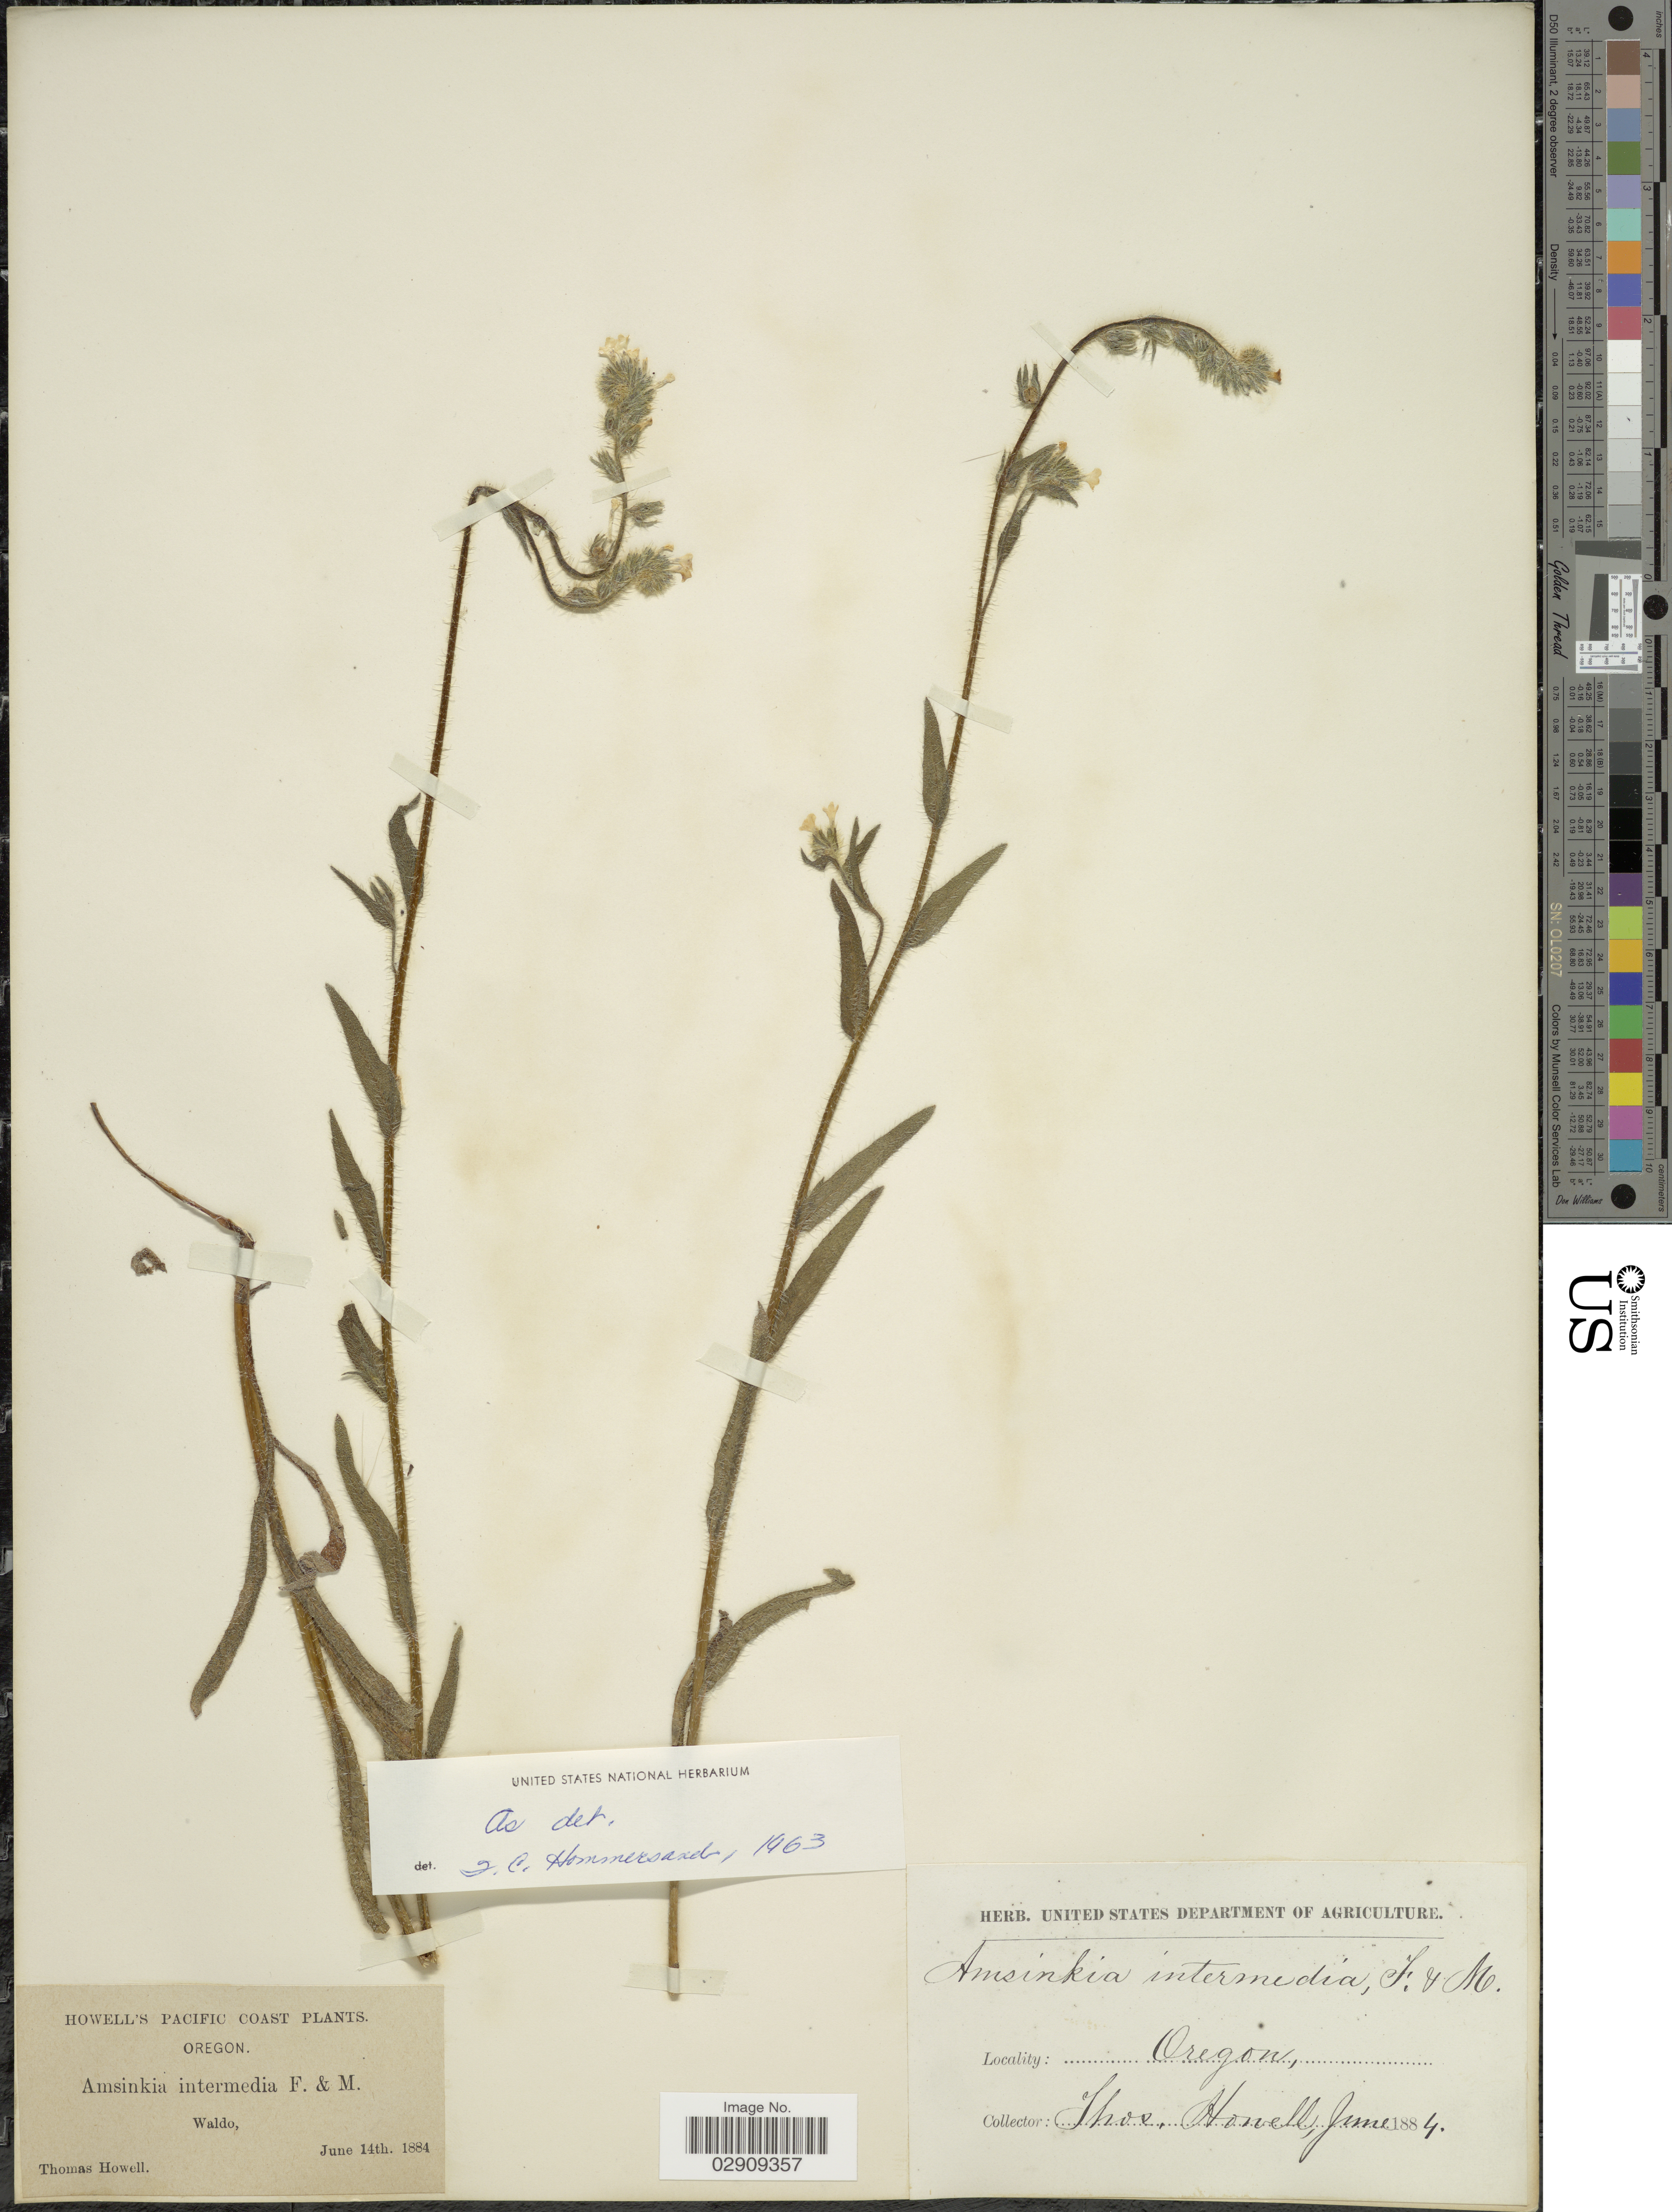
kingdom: Plantae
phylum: Tracheophyta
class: Magnoliopsida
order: Boraginales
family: Boraginaceae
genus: Amsinckia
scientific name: Amsinckia menziesii var. intermedia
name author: (Fisch. & C.A. Mey.) Ganders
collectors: T. Howell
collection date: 1884-06-14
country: United States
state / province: Oregon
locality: Pacific Coast. Waldo.